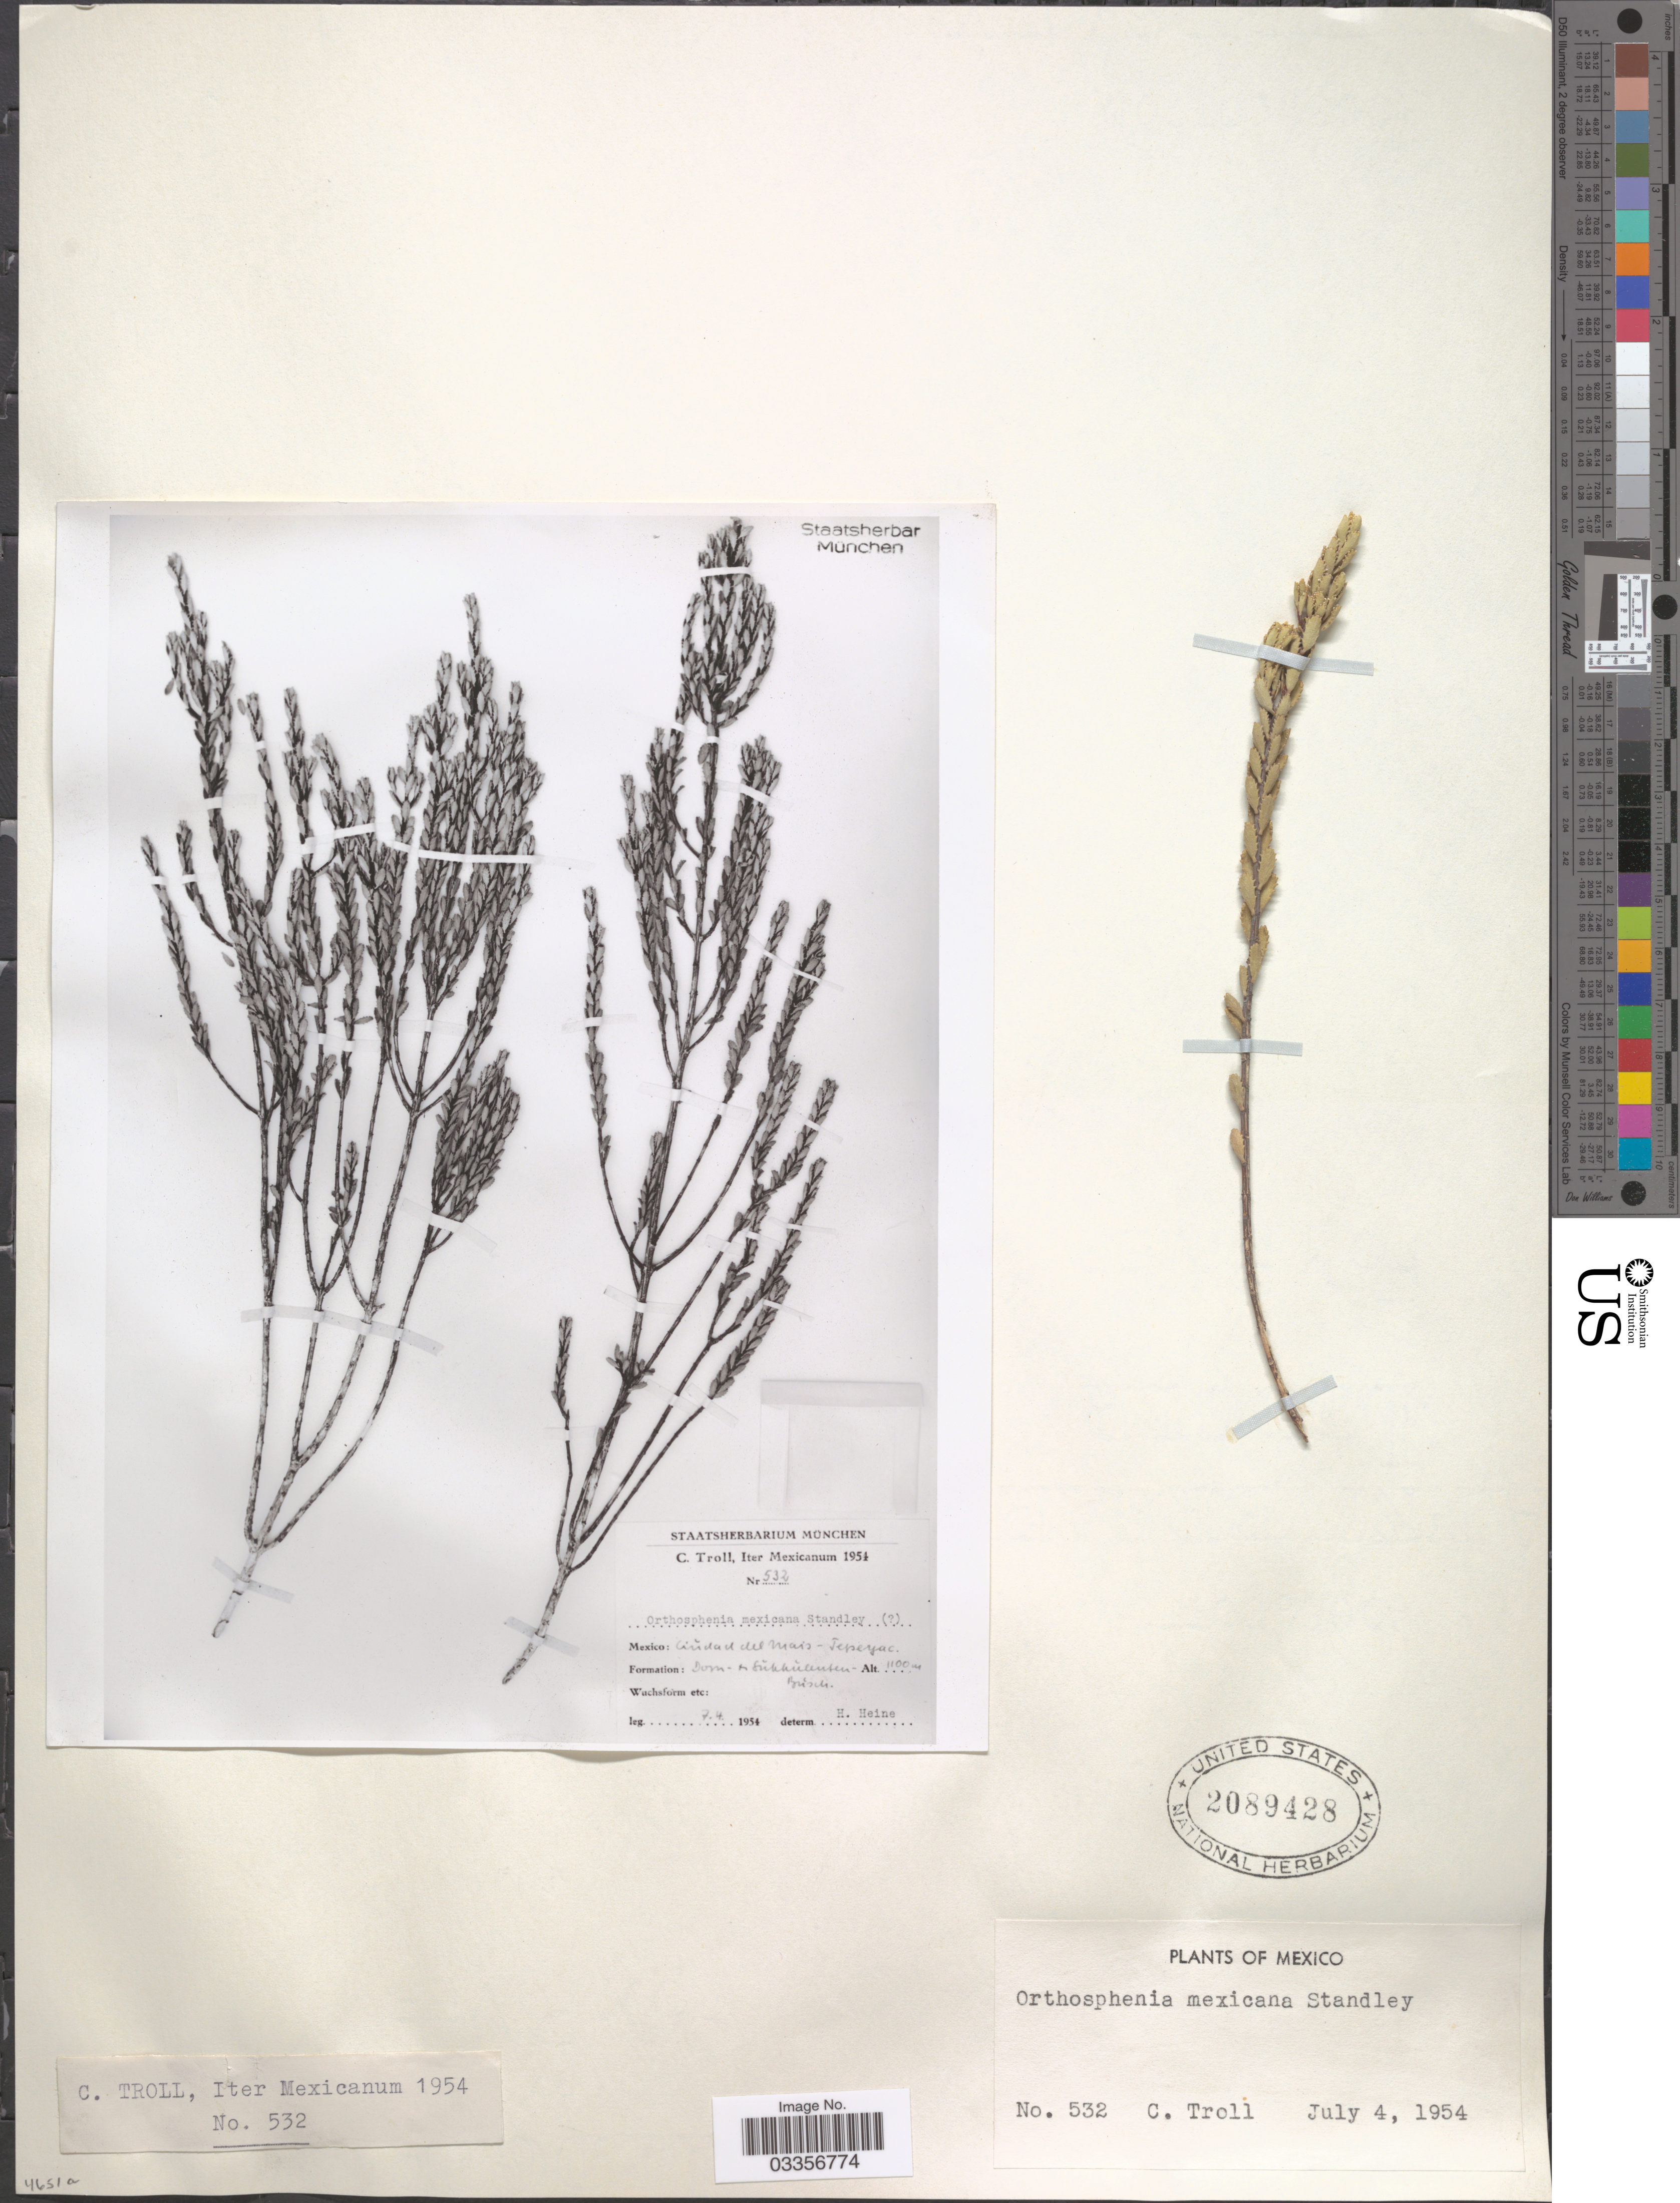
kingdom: Plantae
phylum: Tracheophyta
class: Magnoliopsida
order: Celastrales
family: Celastraceae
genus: Orthosphenia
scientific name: Orthosphenia mexicana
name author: Standl.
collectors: C. Troll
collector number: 532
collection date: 1954-07-04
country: Mexico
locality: Ciùdad el del mais - Tepeyac.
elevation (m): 1100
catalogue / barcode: US 2089428